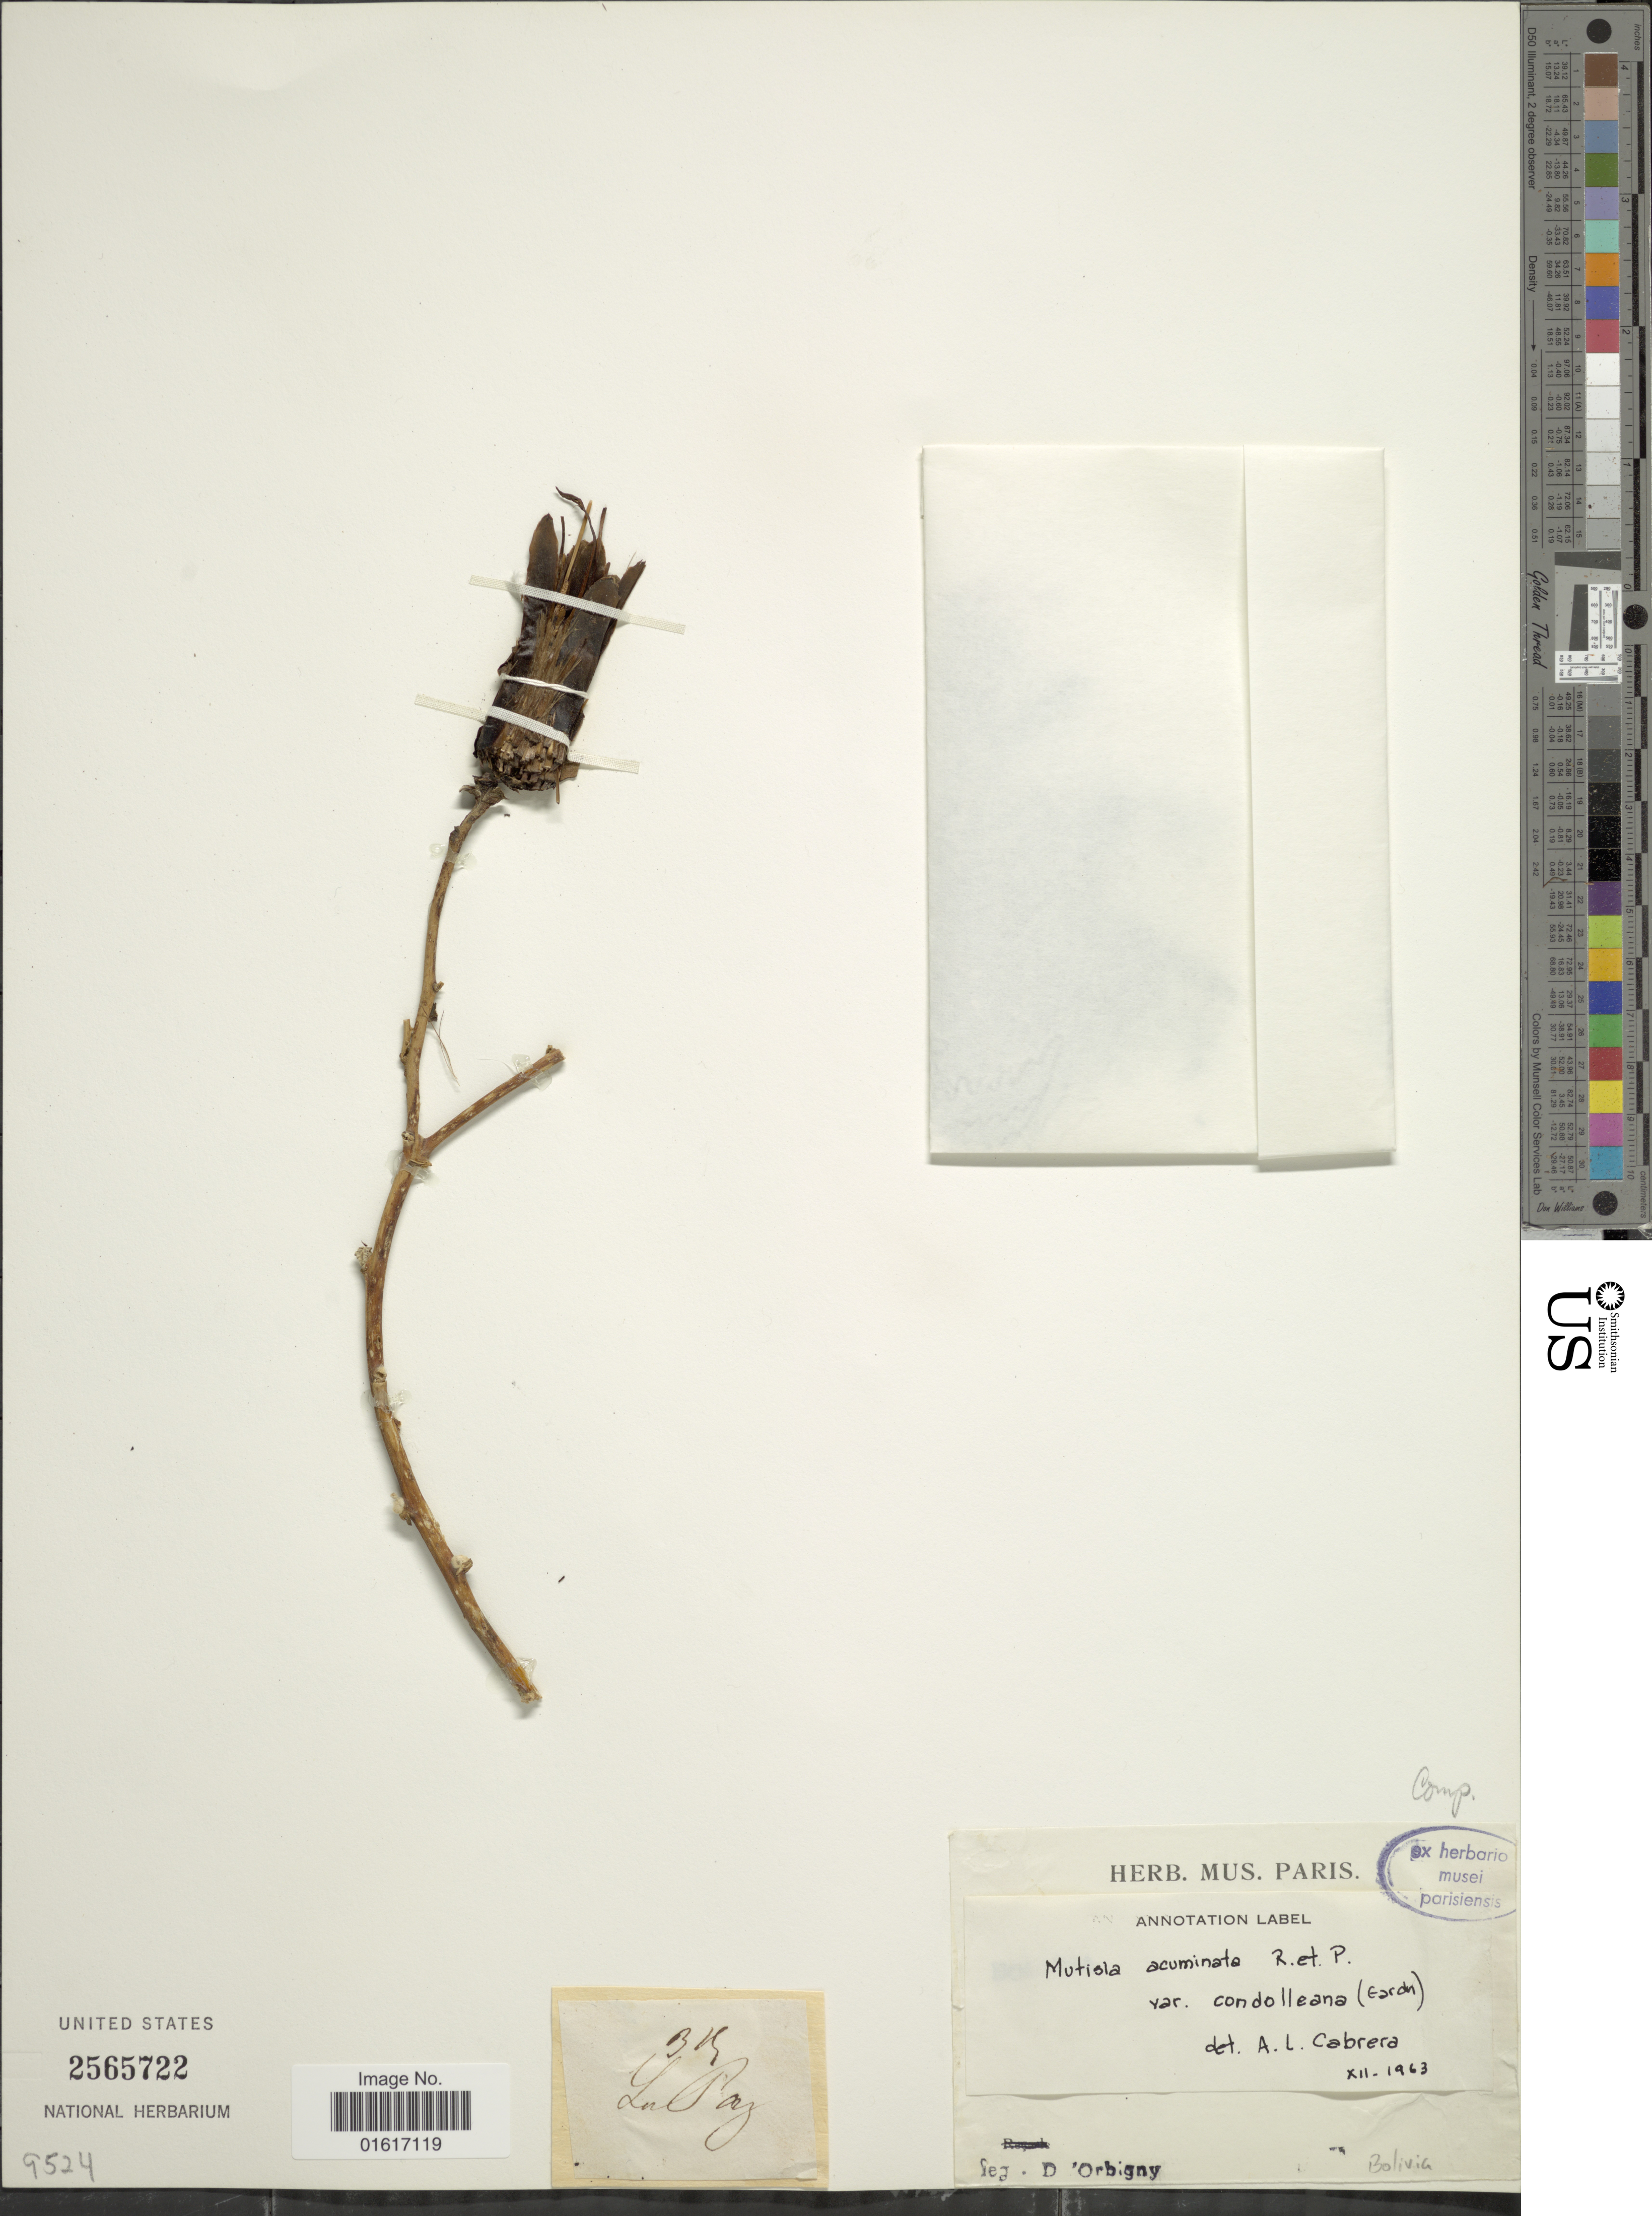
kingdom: Plantae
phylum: Tracheophyta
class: Magnoliopsida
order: Asterales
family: Asteraceae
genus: Mutisia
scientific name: Mutisia acuminata var. candolleana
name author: (Fielding & Gardner) Cabrera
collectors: D'Orbigny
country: Bolivia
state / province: La Paz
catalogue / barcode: US 2565722